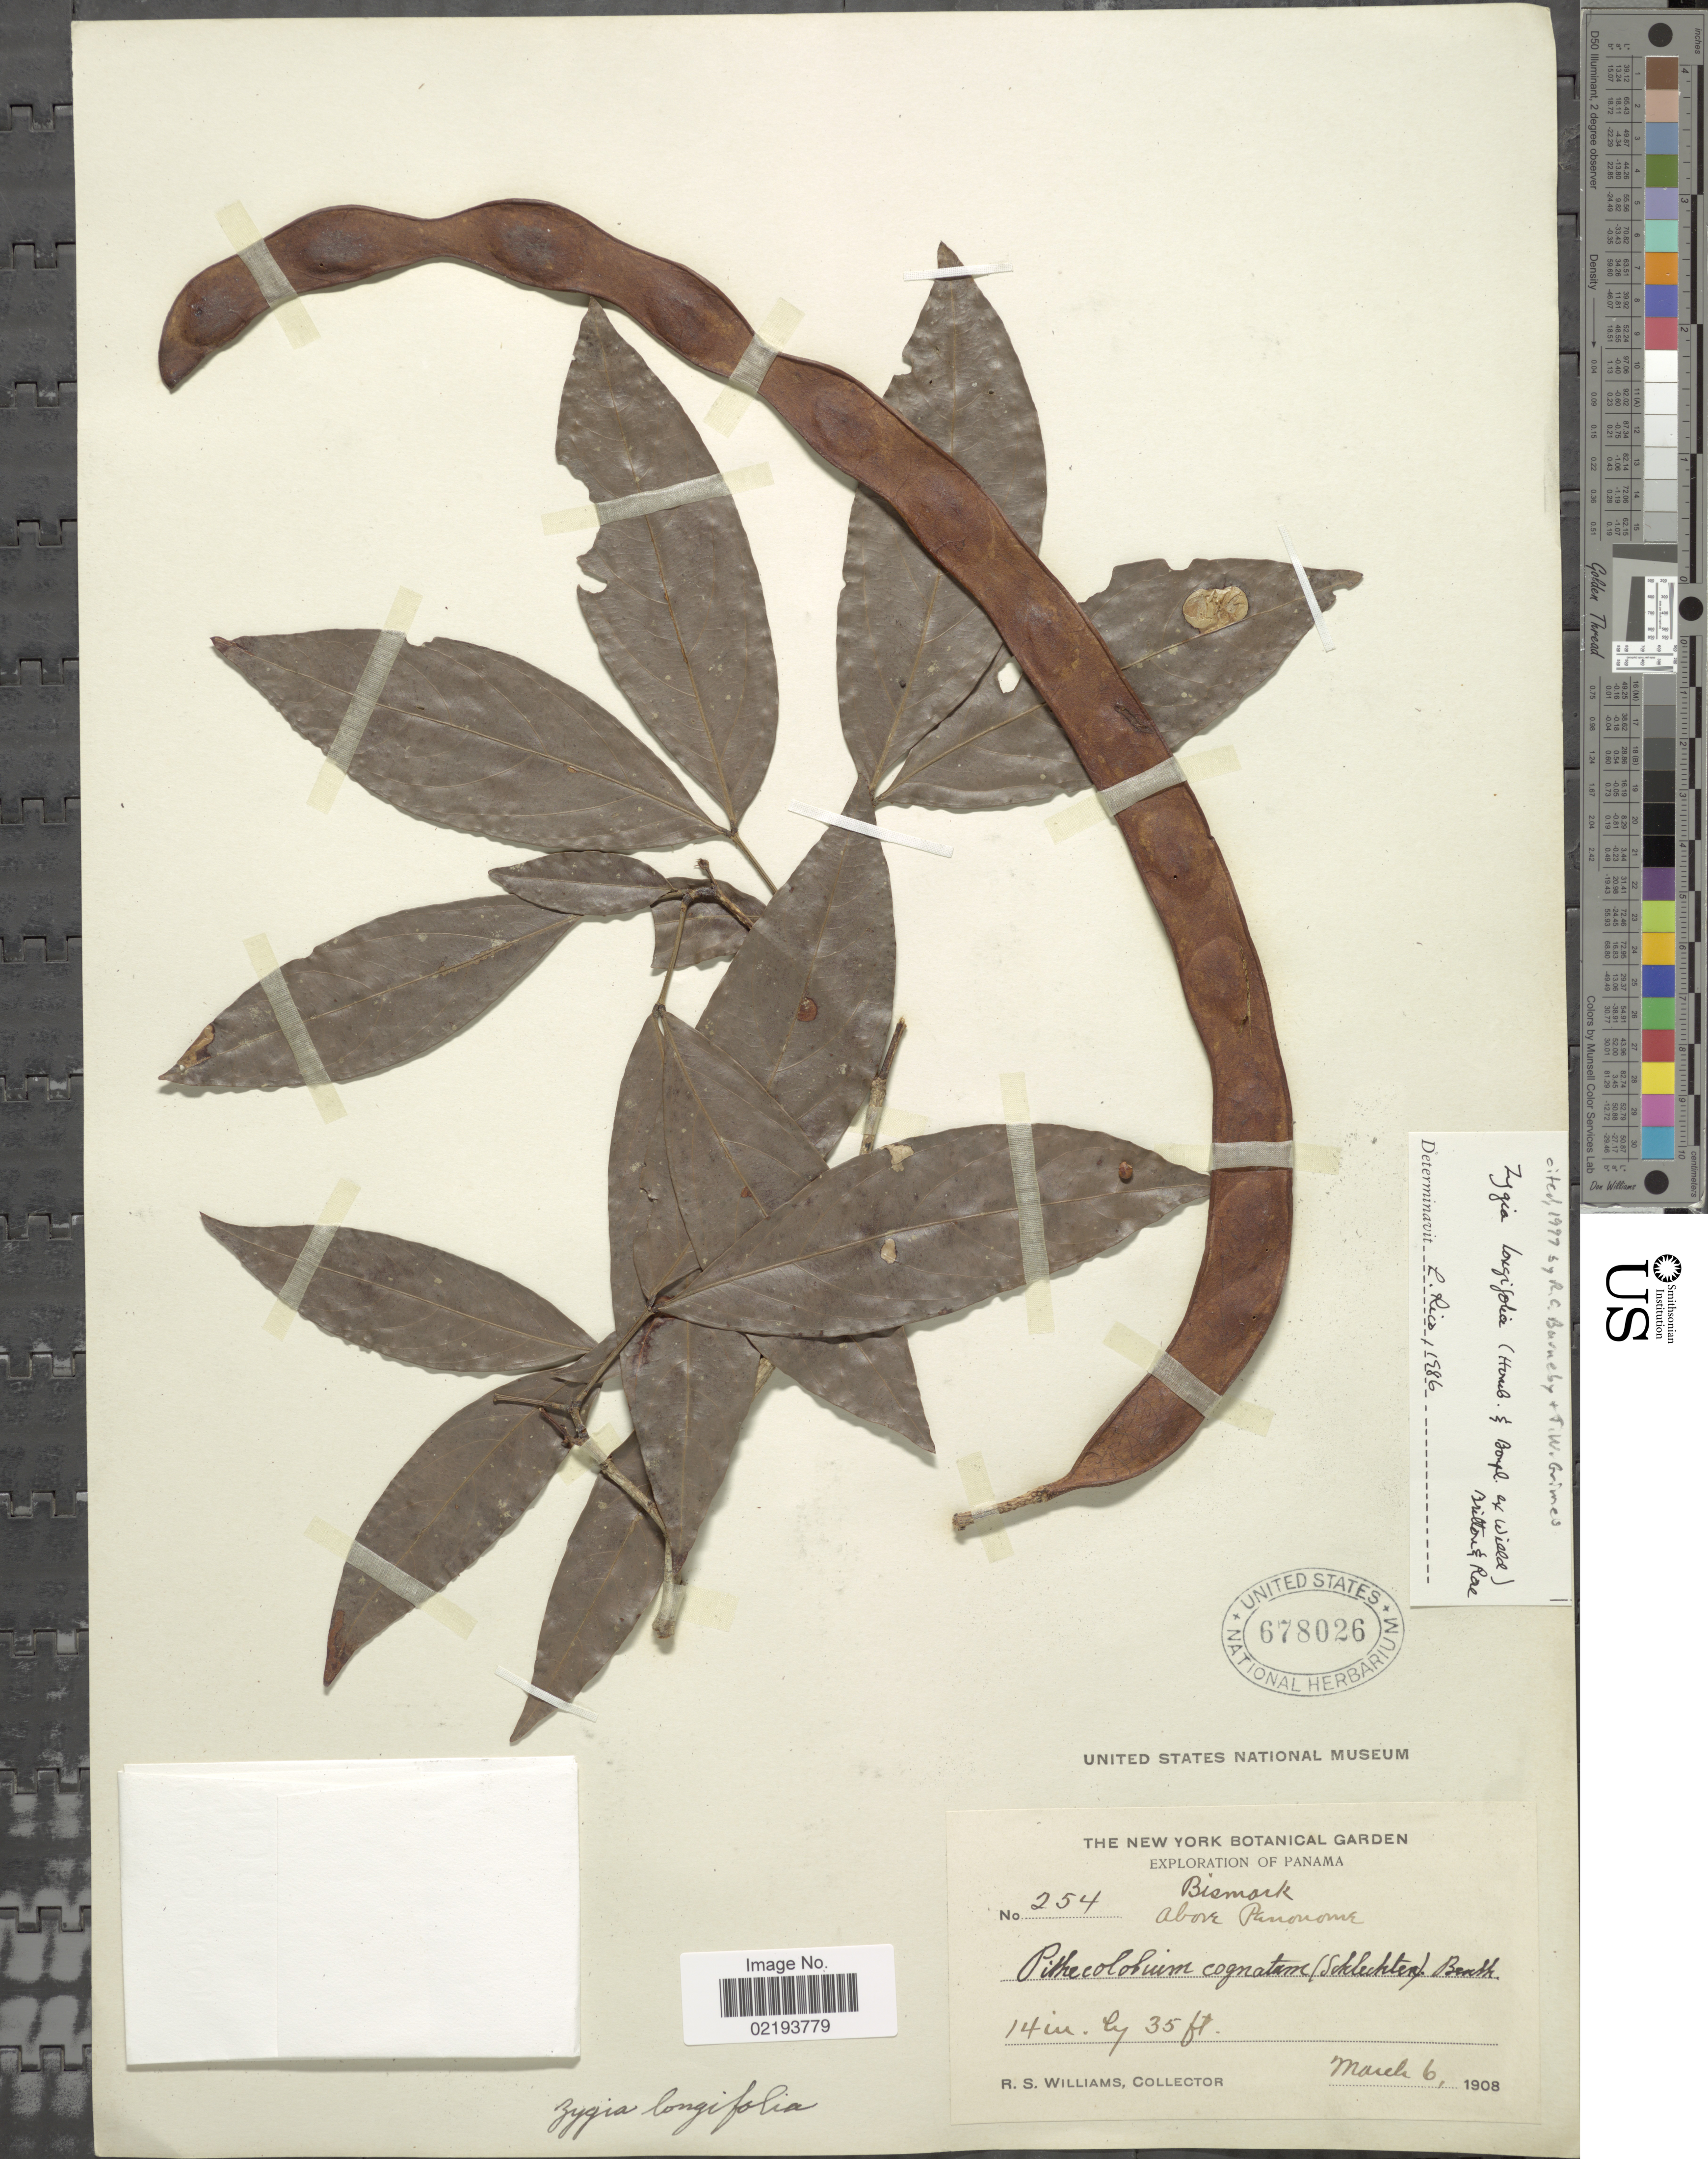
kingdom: Plantae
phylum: Tracheophyta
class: Magnoliopsida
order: Fabales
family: Fabaceae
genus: Zygia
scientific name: Zygia longifolia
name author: (Willd.) Britton & Rose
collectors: R. S. Williams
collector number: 254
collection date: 1908-03-06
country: Panama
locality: Bismarck, Above Penonomé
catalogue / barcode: US 678026